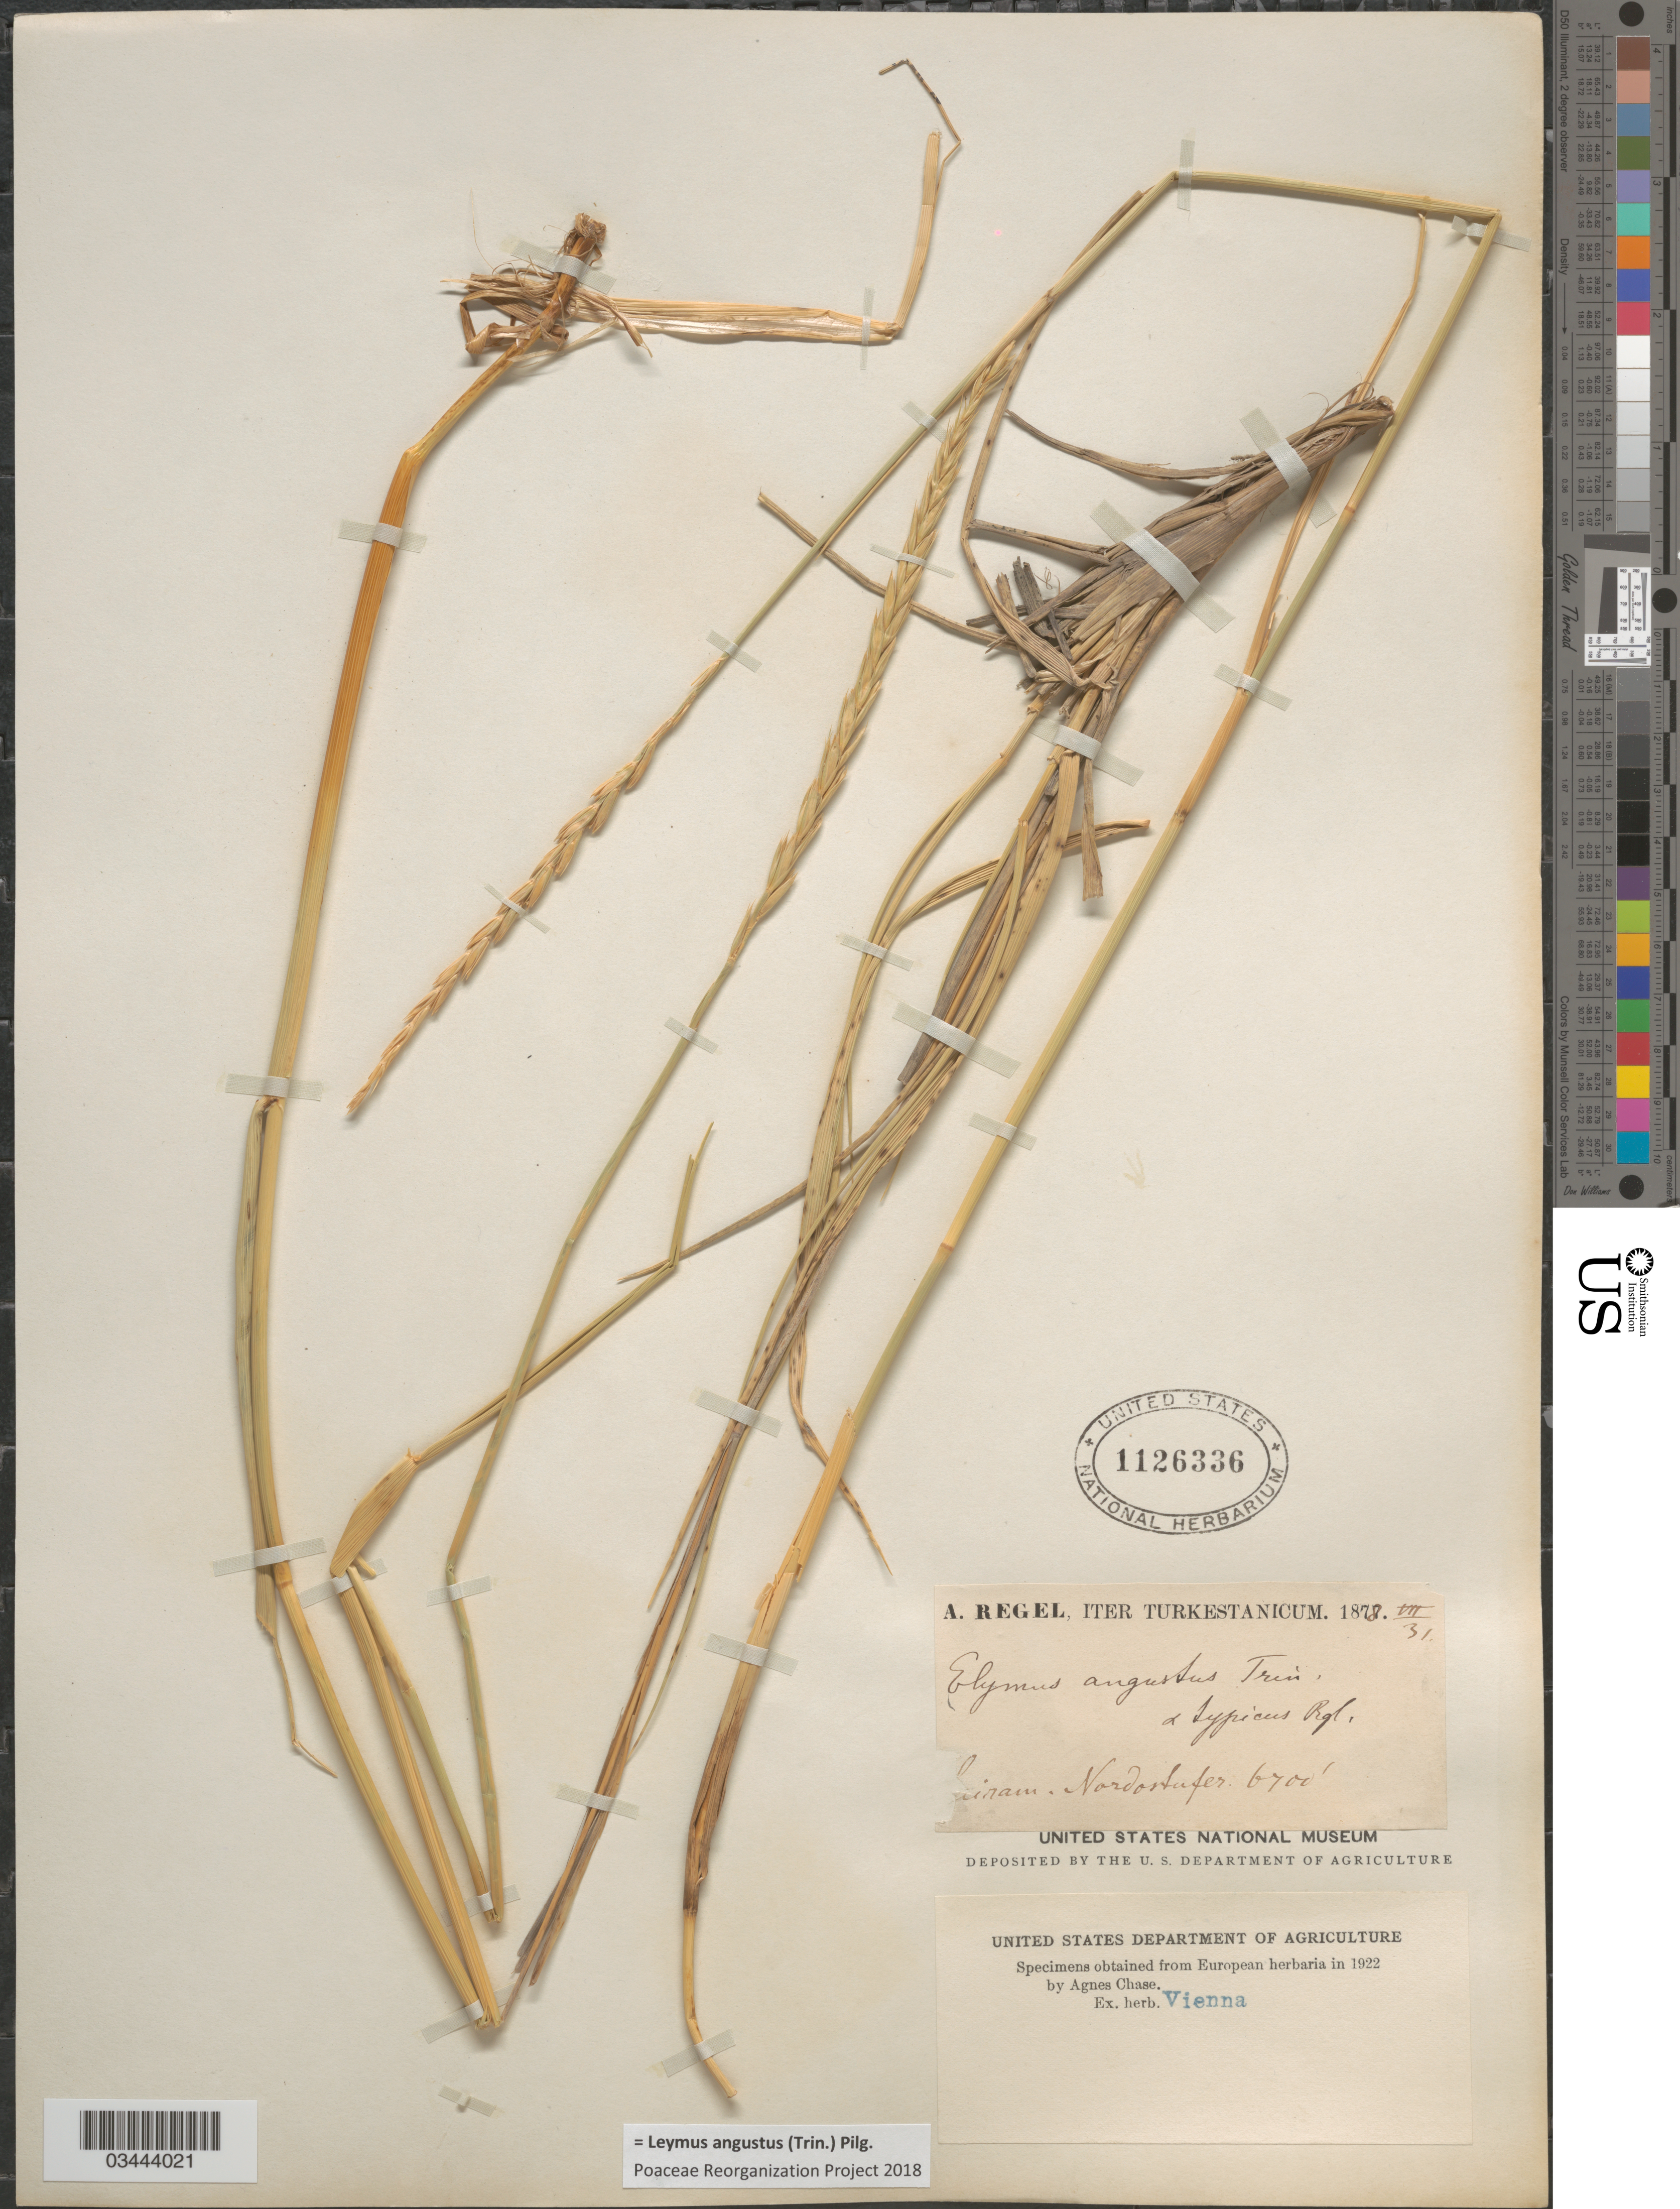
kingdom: Plantae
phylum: Tracheophyta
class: Liliopsida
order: Poales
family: Poaceae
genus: Leymus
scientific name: Leymus angustus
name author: (Trin.) Pilg.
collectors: A. Regel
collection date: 1878-07-31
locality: Iter Turkestanicum. 1878. [illegible text]iram. Nordortafer.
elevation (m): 2042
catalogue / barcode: US 1126336